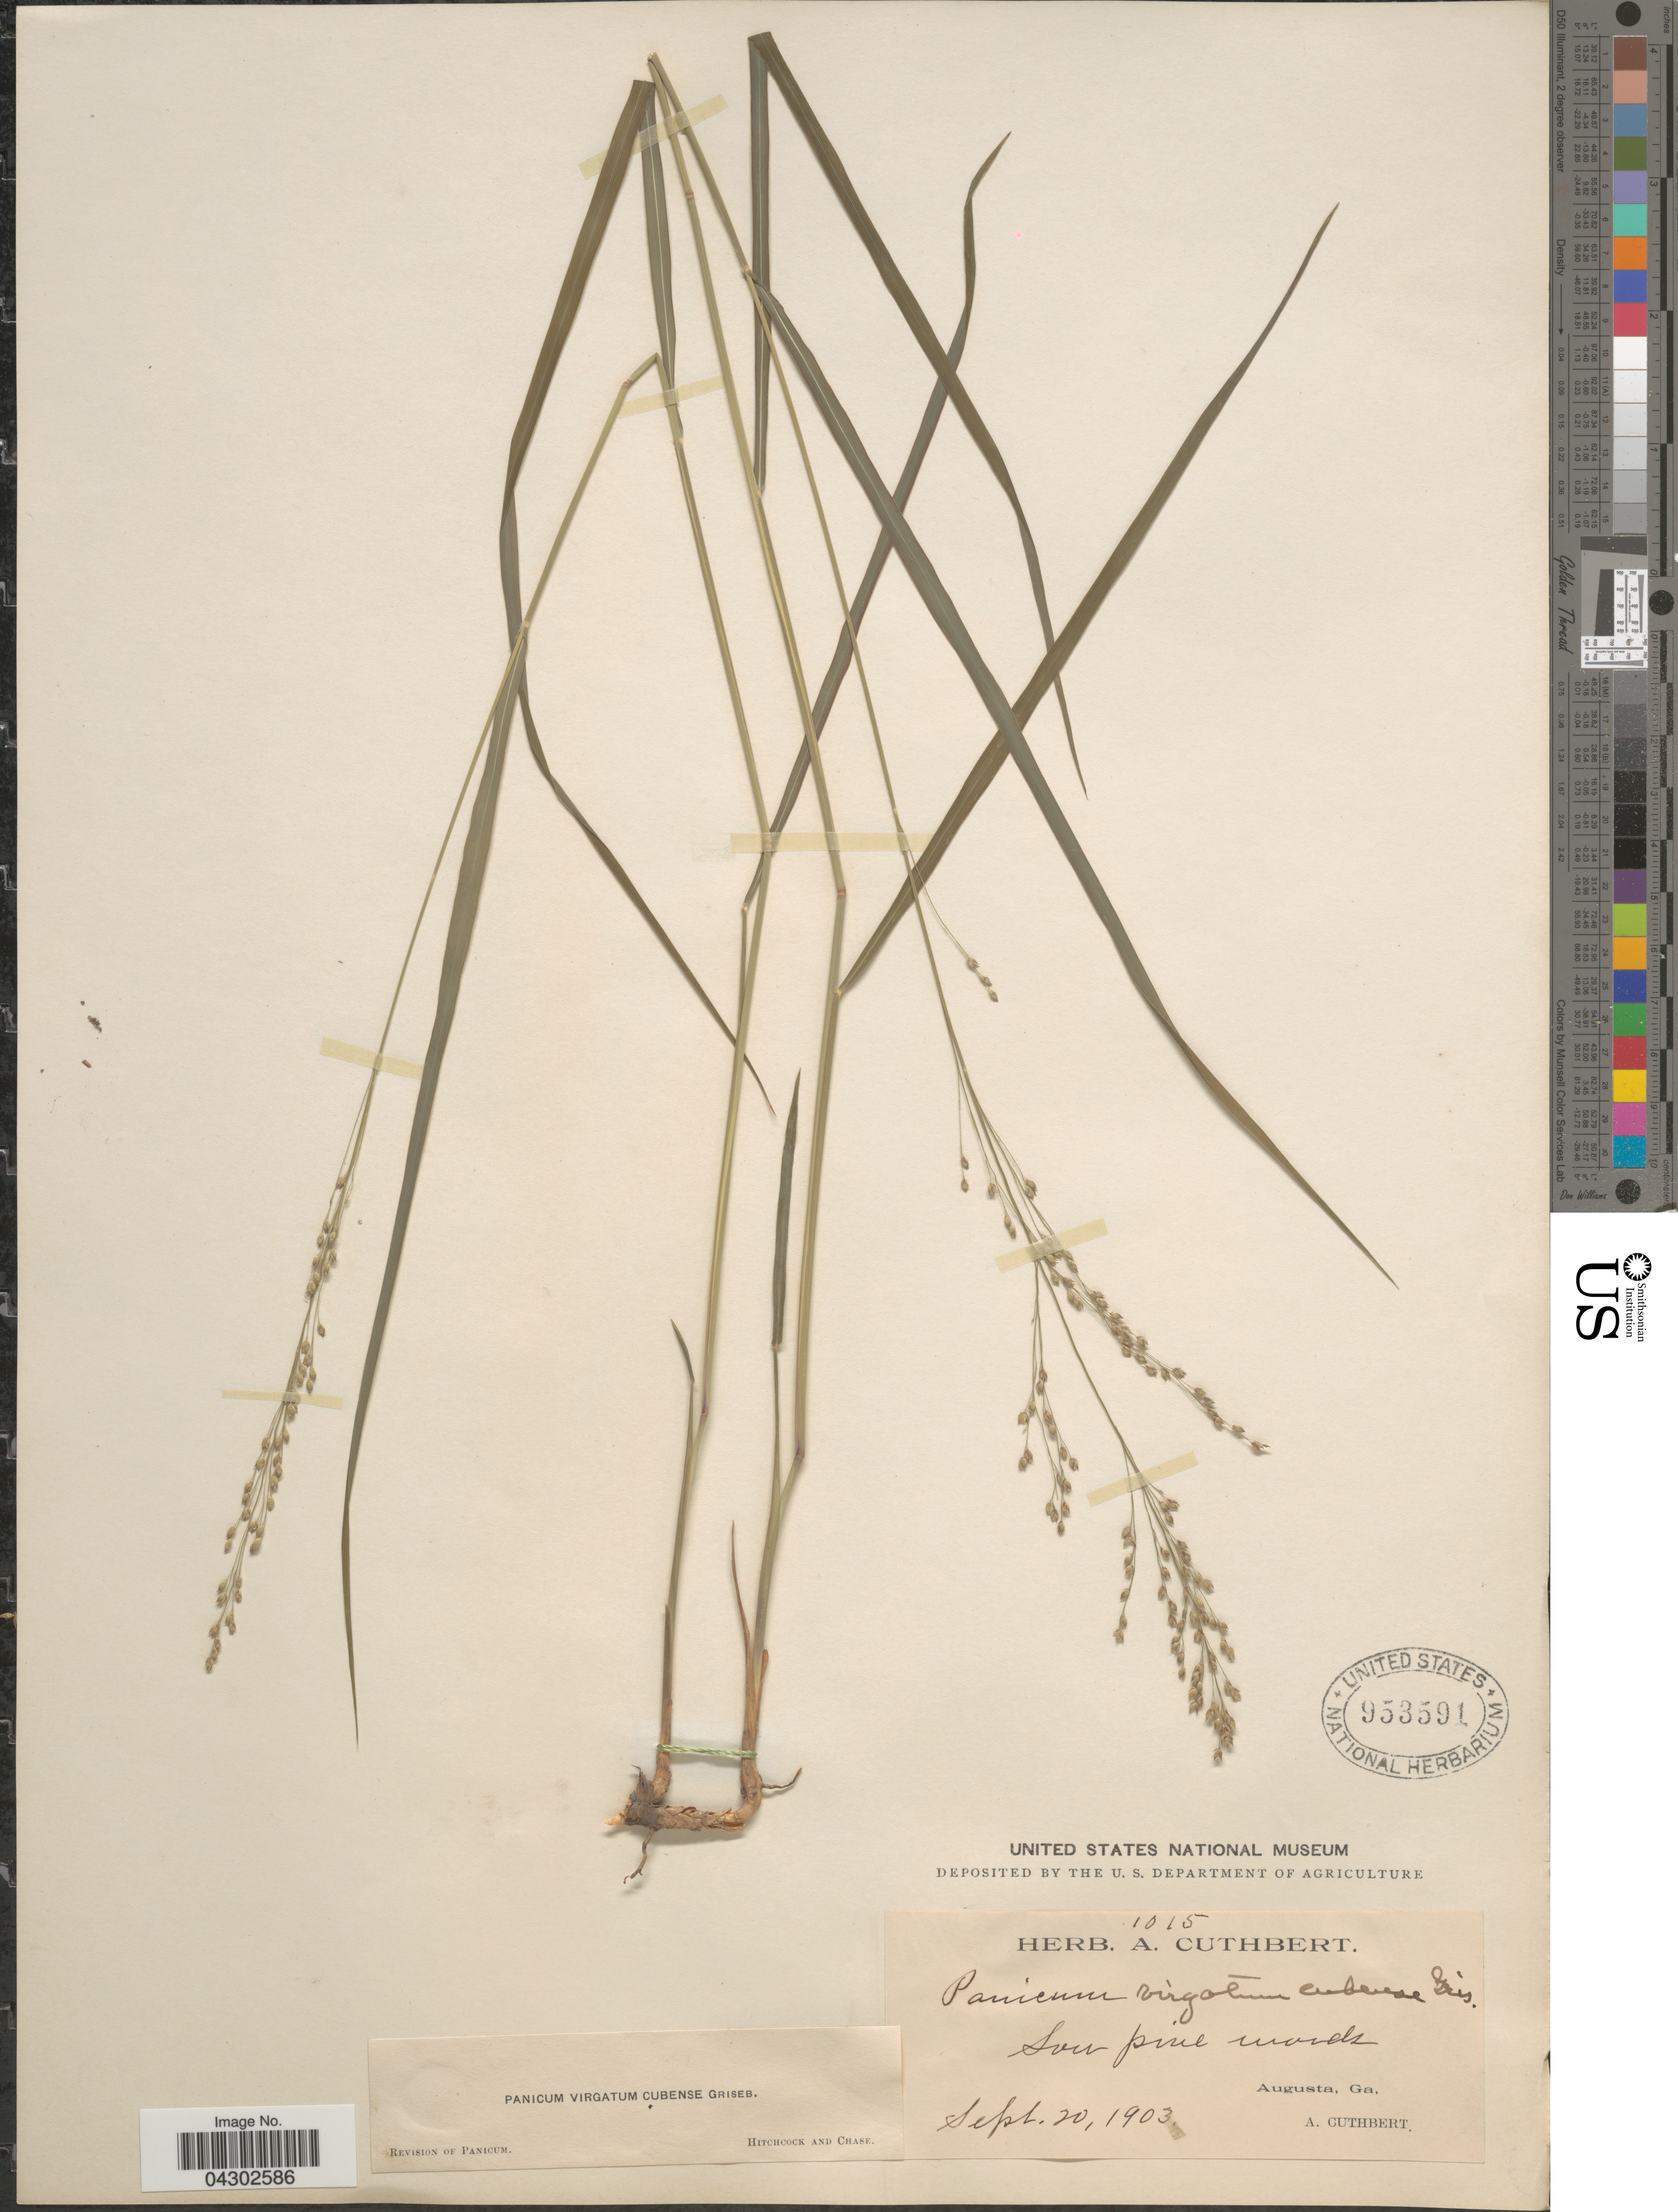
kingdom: Plantae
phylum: Tracheophyta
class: Liliopsida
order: Poales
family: Poaceae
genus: Panicum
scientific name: Panicum virgatum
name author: L.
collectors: A. Cuthbert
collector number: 1015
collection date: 1903-09-20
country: United States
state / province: Georgia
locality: Low pine woods. Augusta.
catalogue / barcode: US 953591